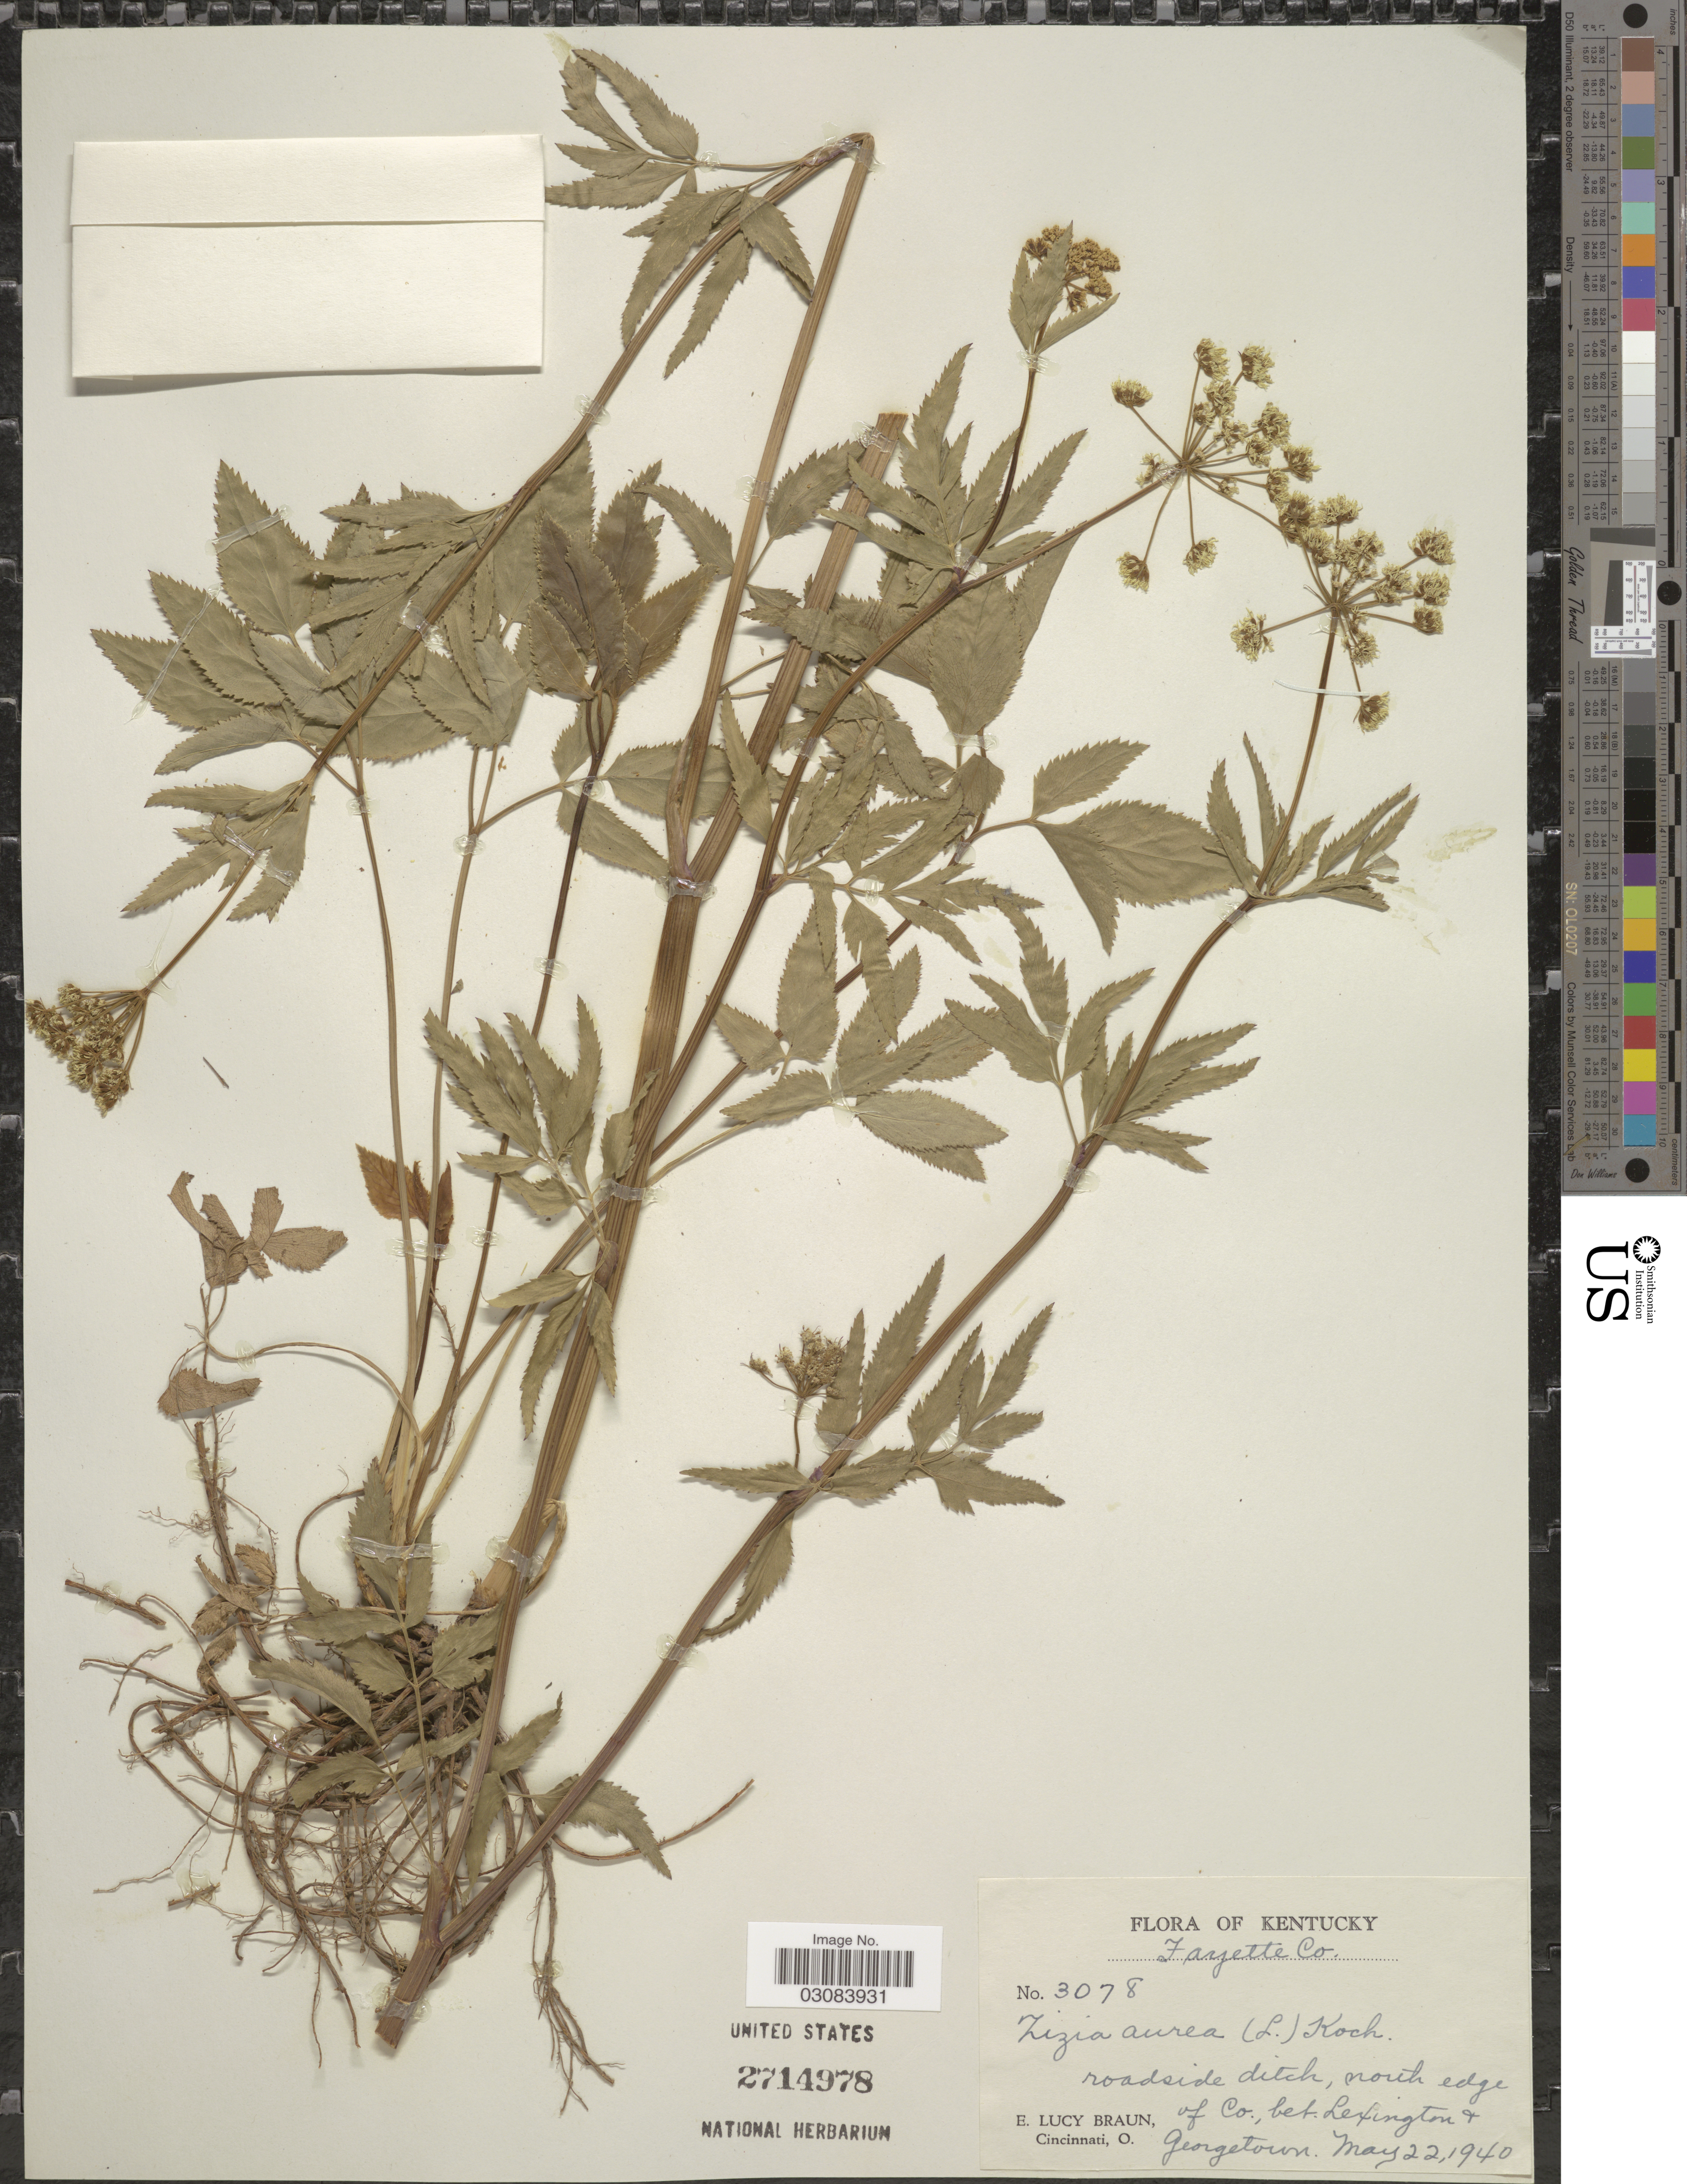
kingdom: Plantae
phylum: Tracheophyta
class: Magnoliopsida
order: Apiales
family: Apiaceae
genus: Zizia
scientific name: Zizia aurea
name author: (L.) Koch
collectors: E. L. Braun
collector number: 3078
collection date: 1940-05-22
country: United States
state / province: Kentucky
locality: Fayette Co. Roadside ditch, north edge of Co., bet. Lexington & Georgetown.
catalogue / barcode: US 2714978